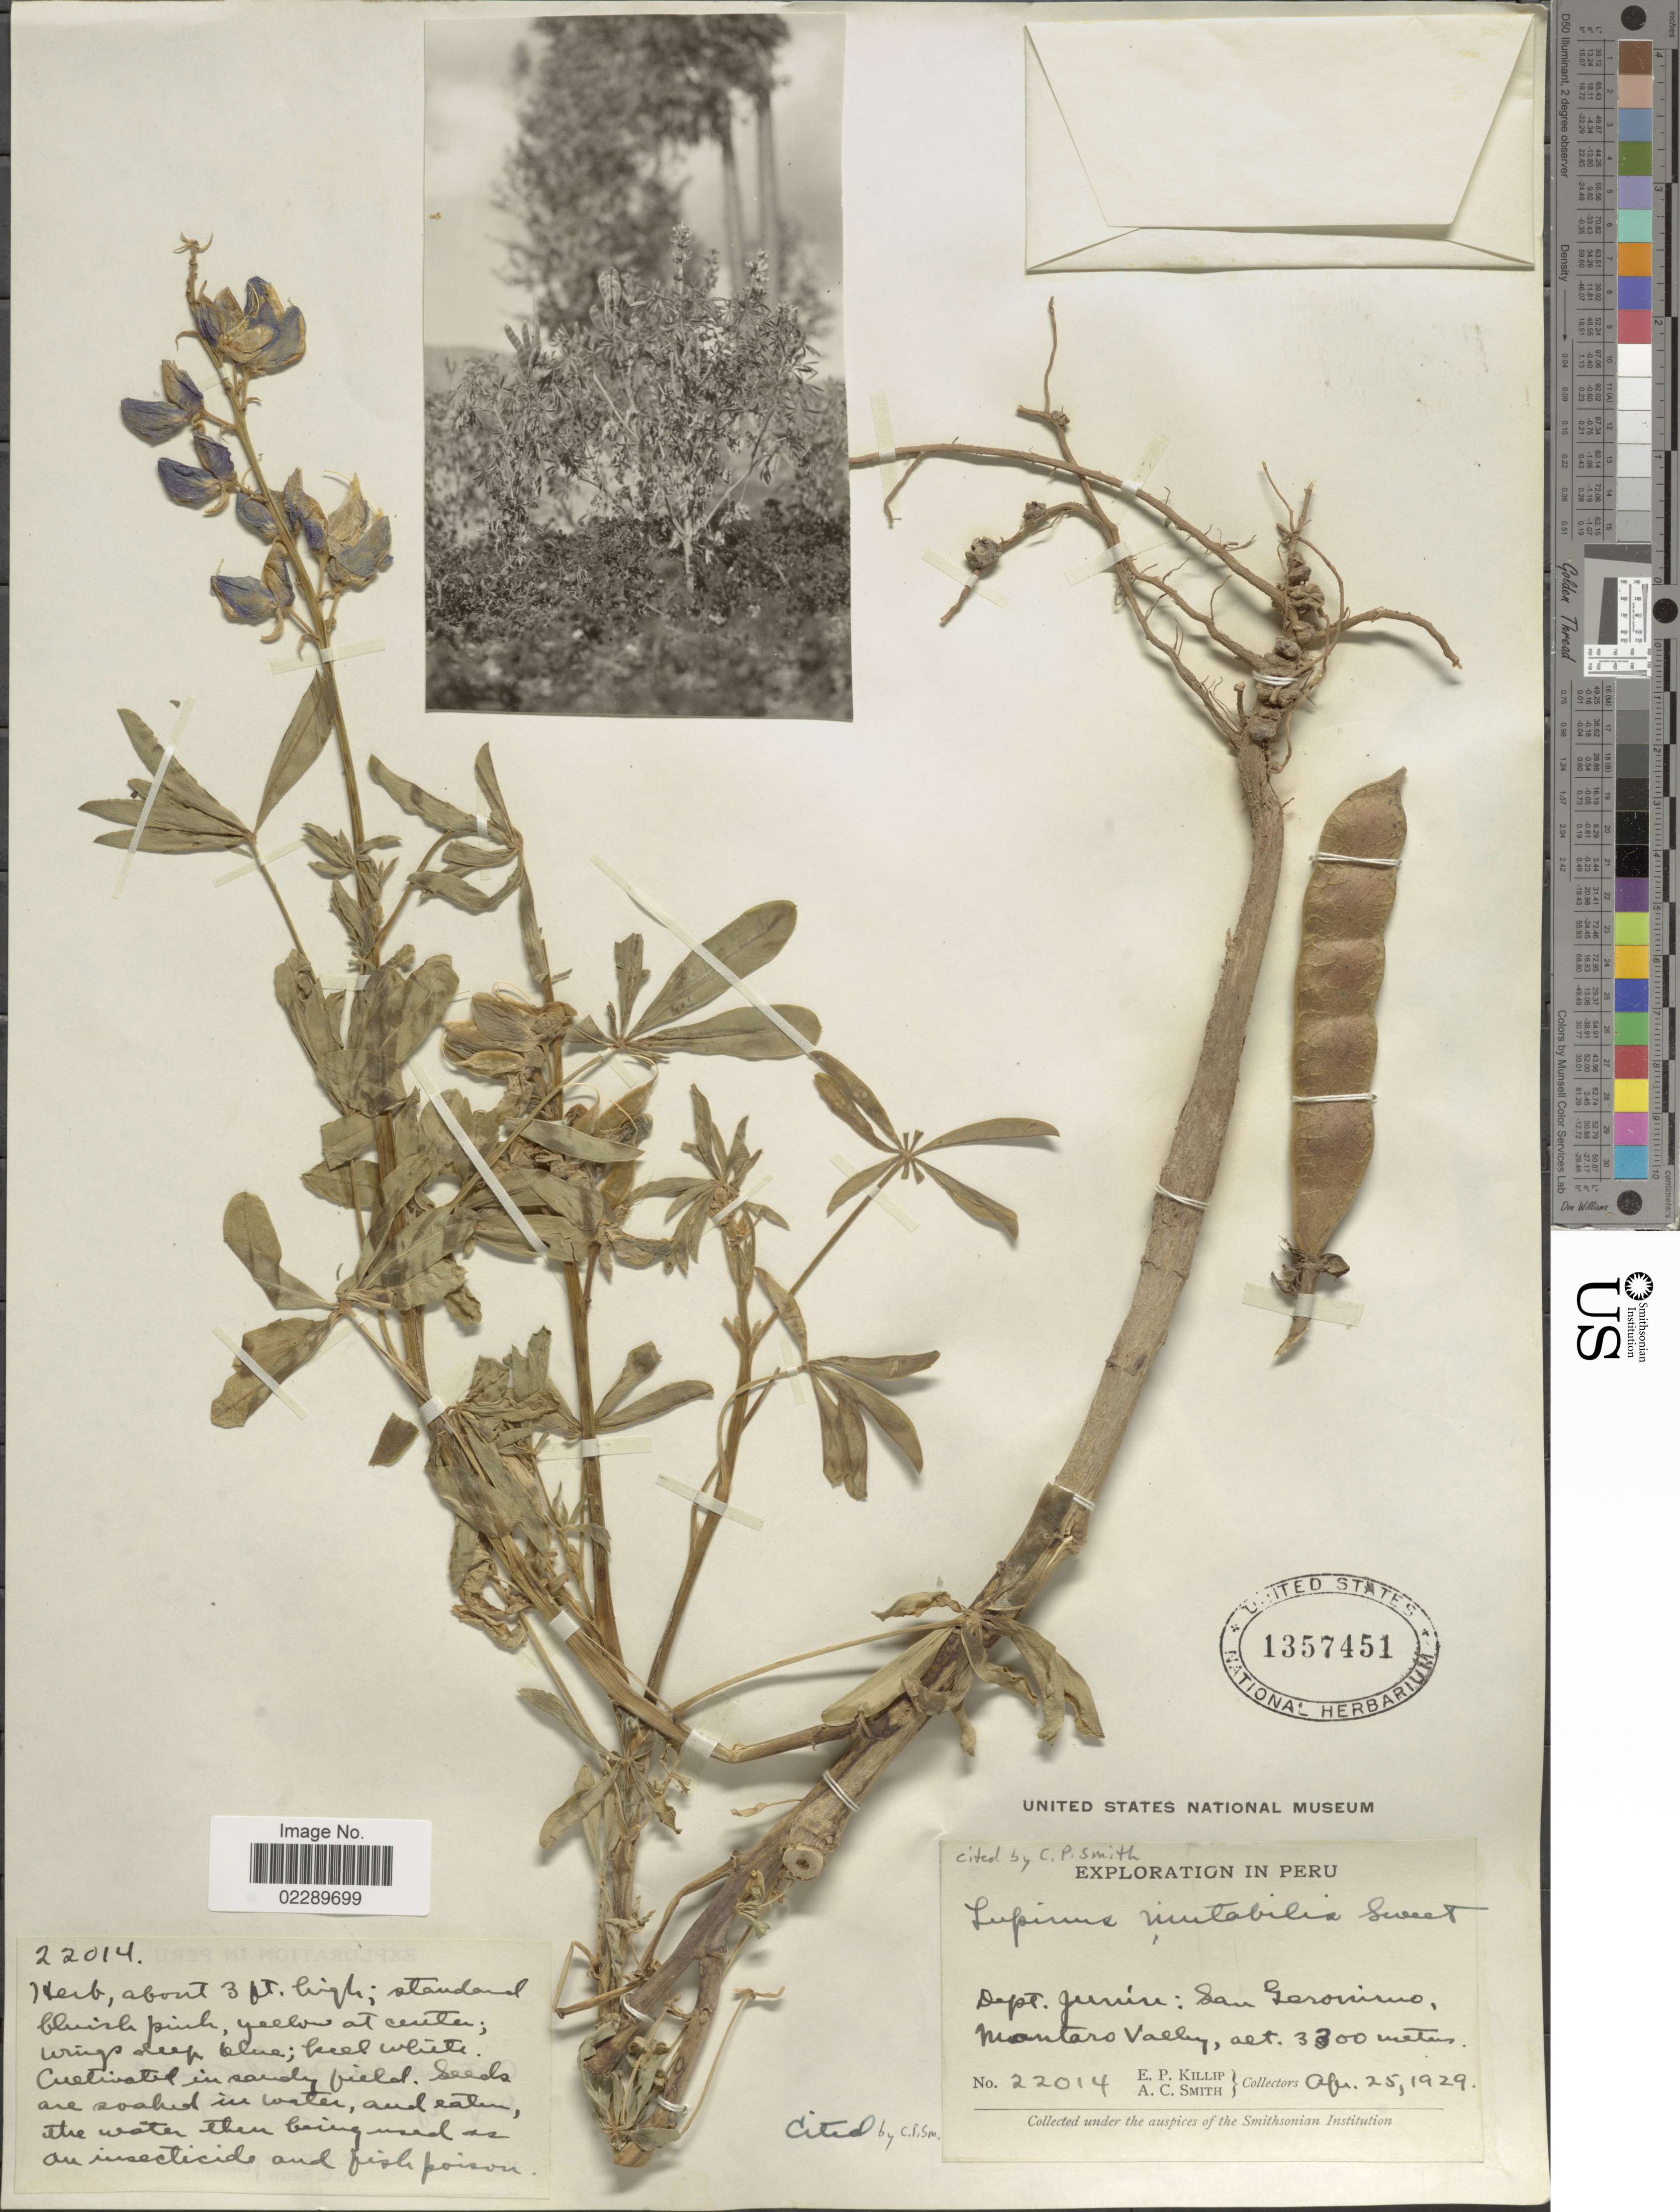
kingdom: Plantae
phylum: Tracheophyta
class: Magnoliopsida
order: Fabales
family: Fabaceae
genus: Lupinus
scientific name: Lupinus mutabilis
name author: Sweet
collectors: E. P. Killip & A. C. Smith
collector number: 22014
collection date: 1929-04-25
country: Peru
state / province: Junín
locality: Dept. Junin: San Geronimo. Montaro Valley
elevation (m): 3300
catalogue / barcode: US 1357451